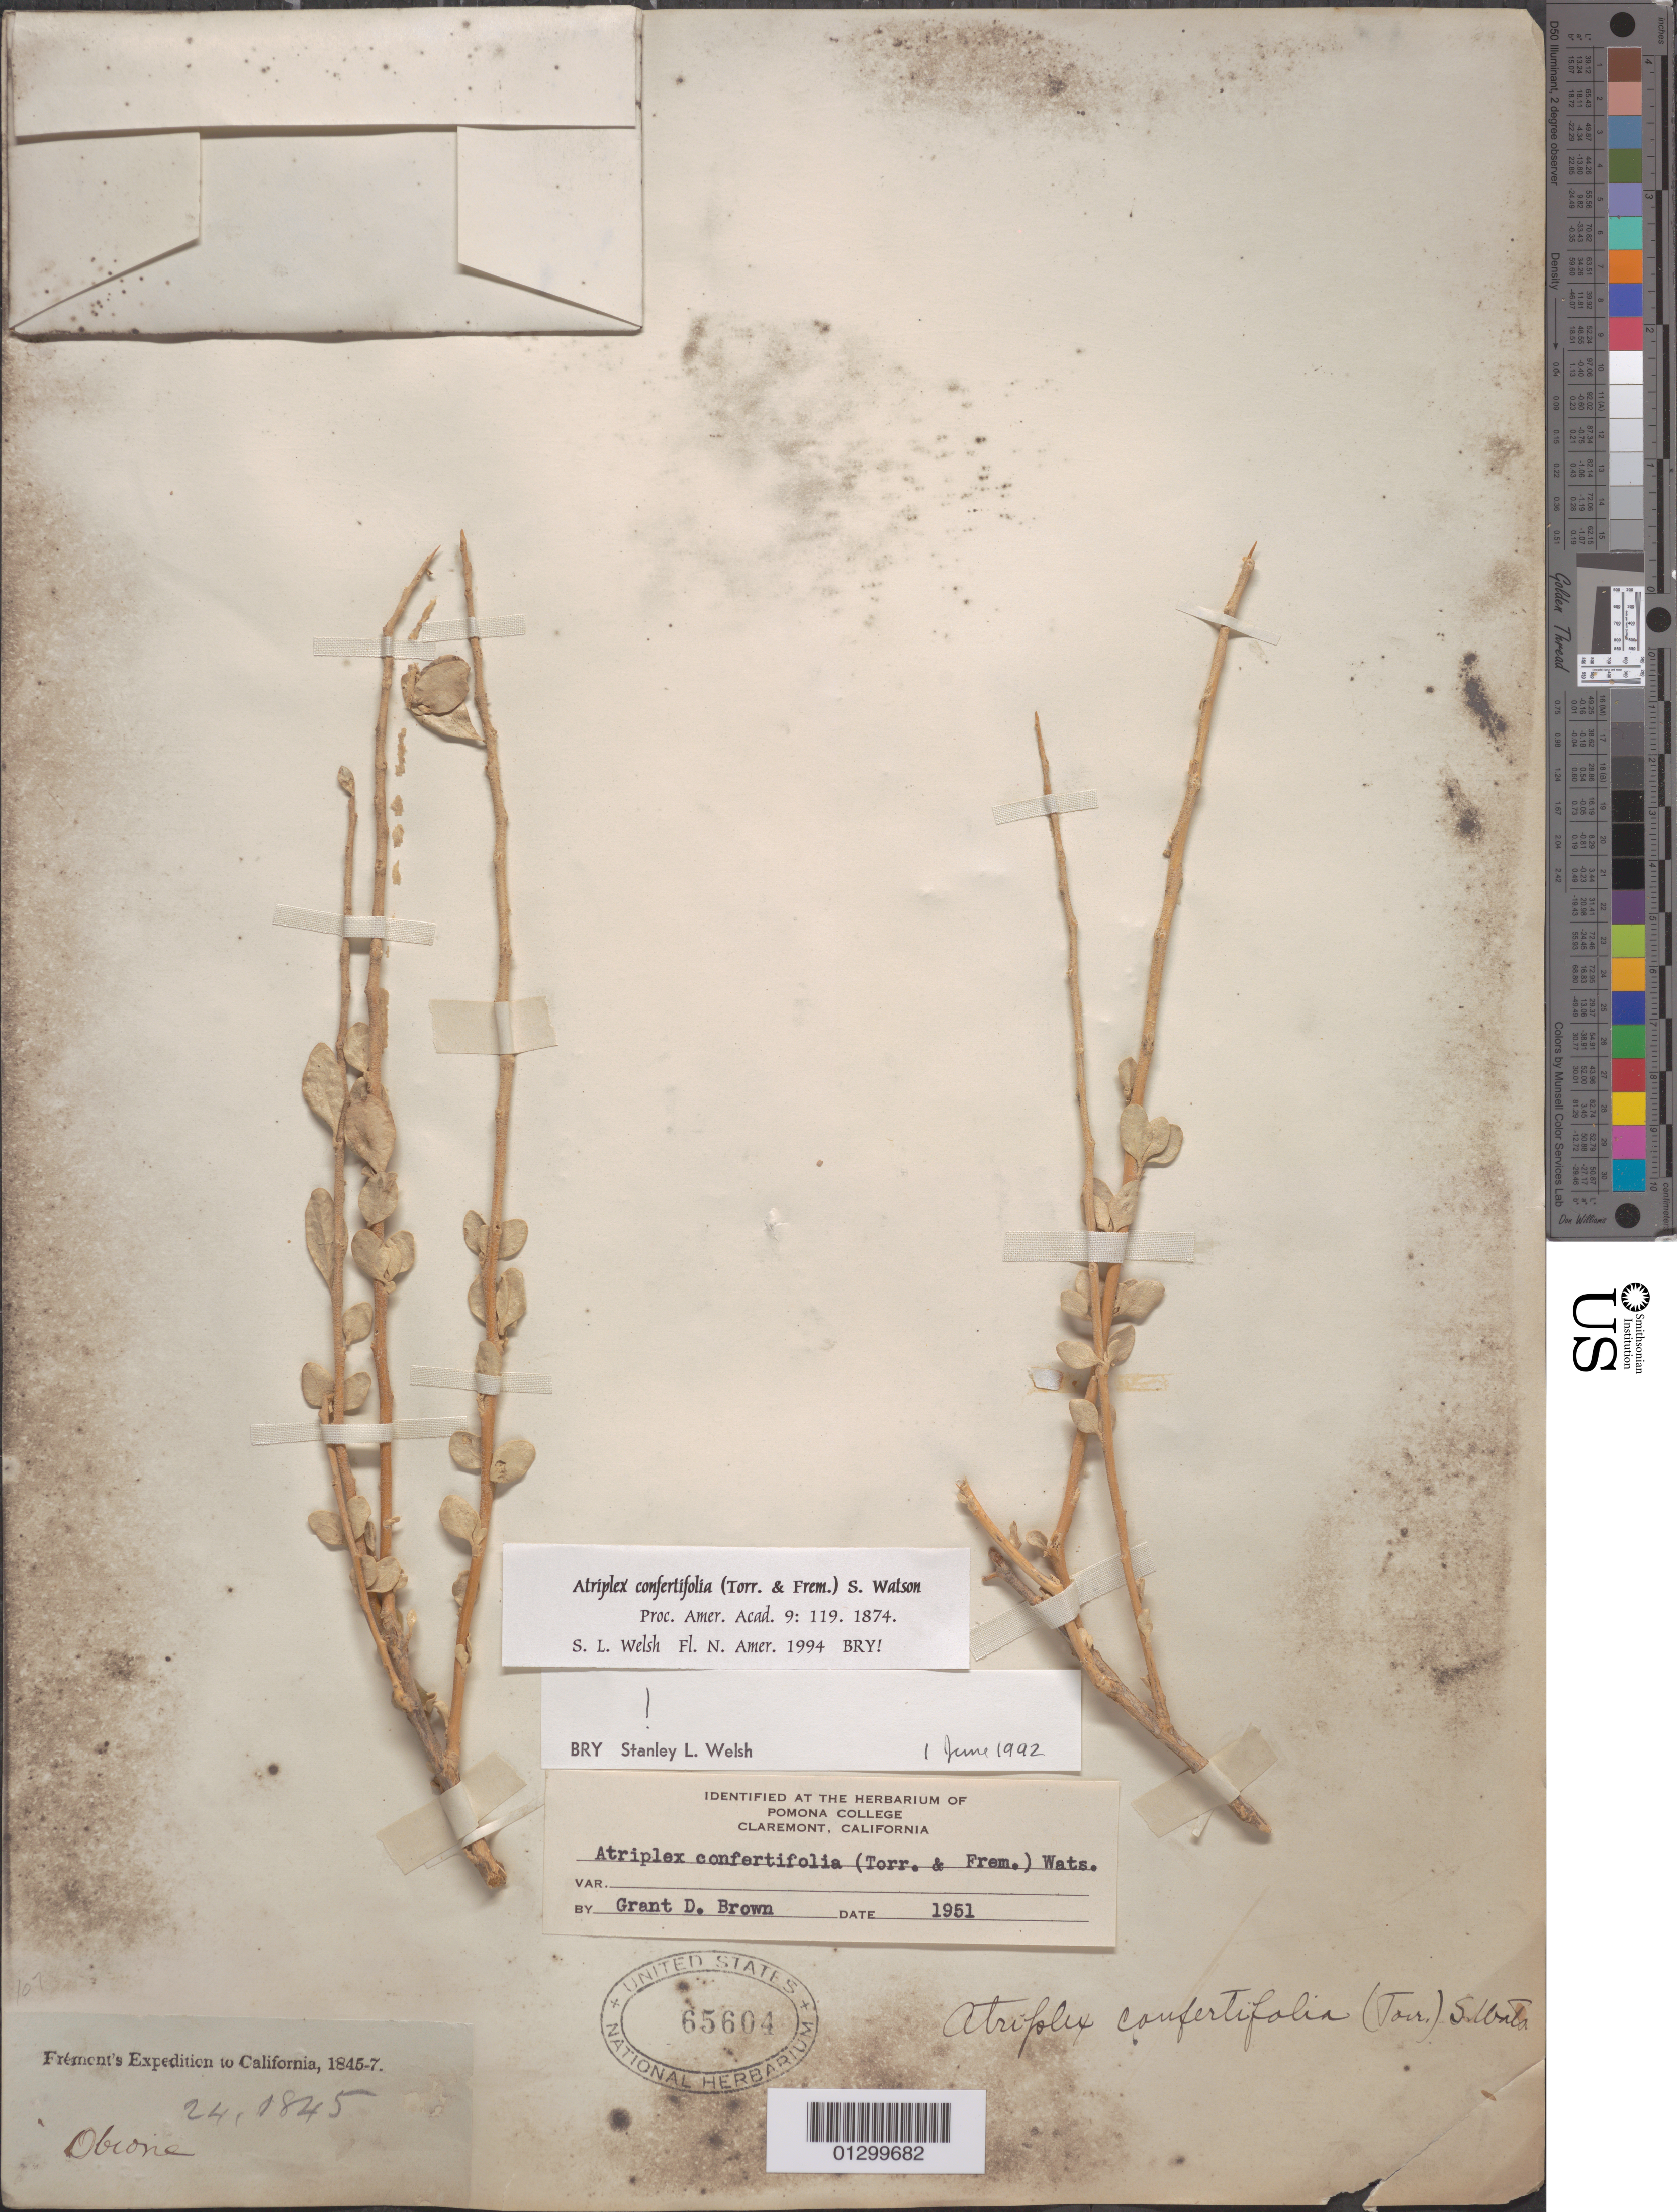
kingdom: Plantae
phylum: Tracheophyta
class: Magnoliopsida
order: Caryophyllales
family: Amaranthaceae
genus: Atriplex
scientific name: Atriplex confertifolia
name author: (Torr. & Frém.) S. Watson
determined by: Welsh, Stanley L., (BRY), Brigham Young University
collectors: J. C. Frémont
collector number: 24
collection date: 1845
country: United States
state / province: California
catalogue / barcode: US 65604